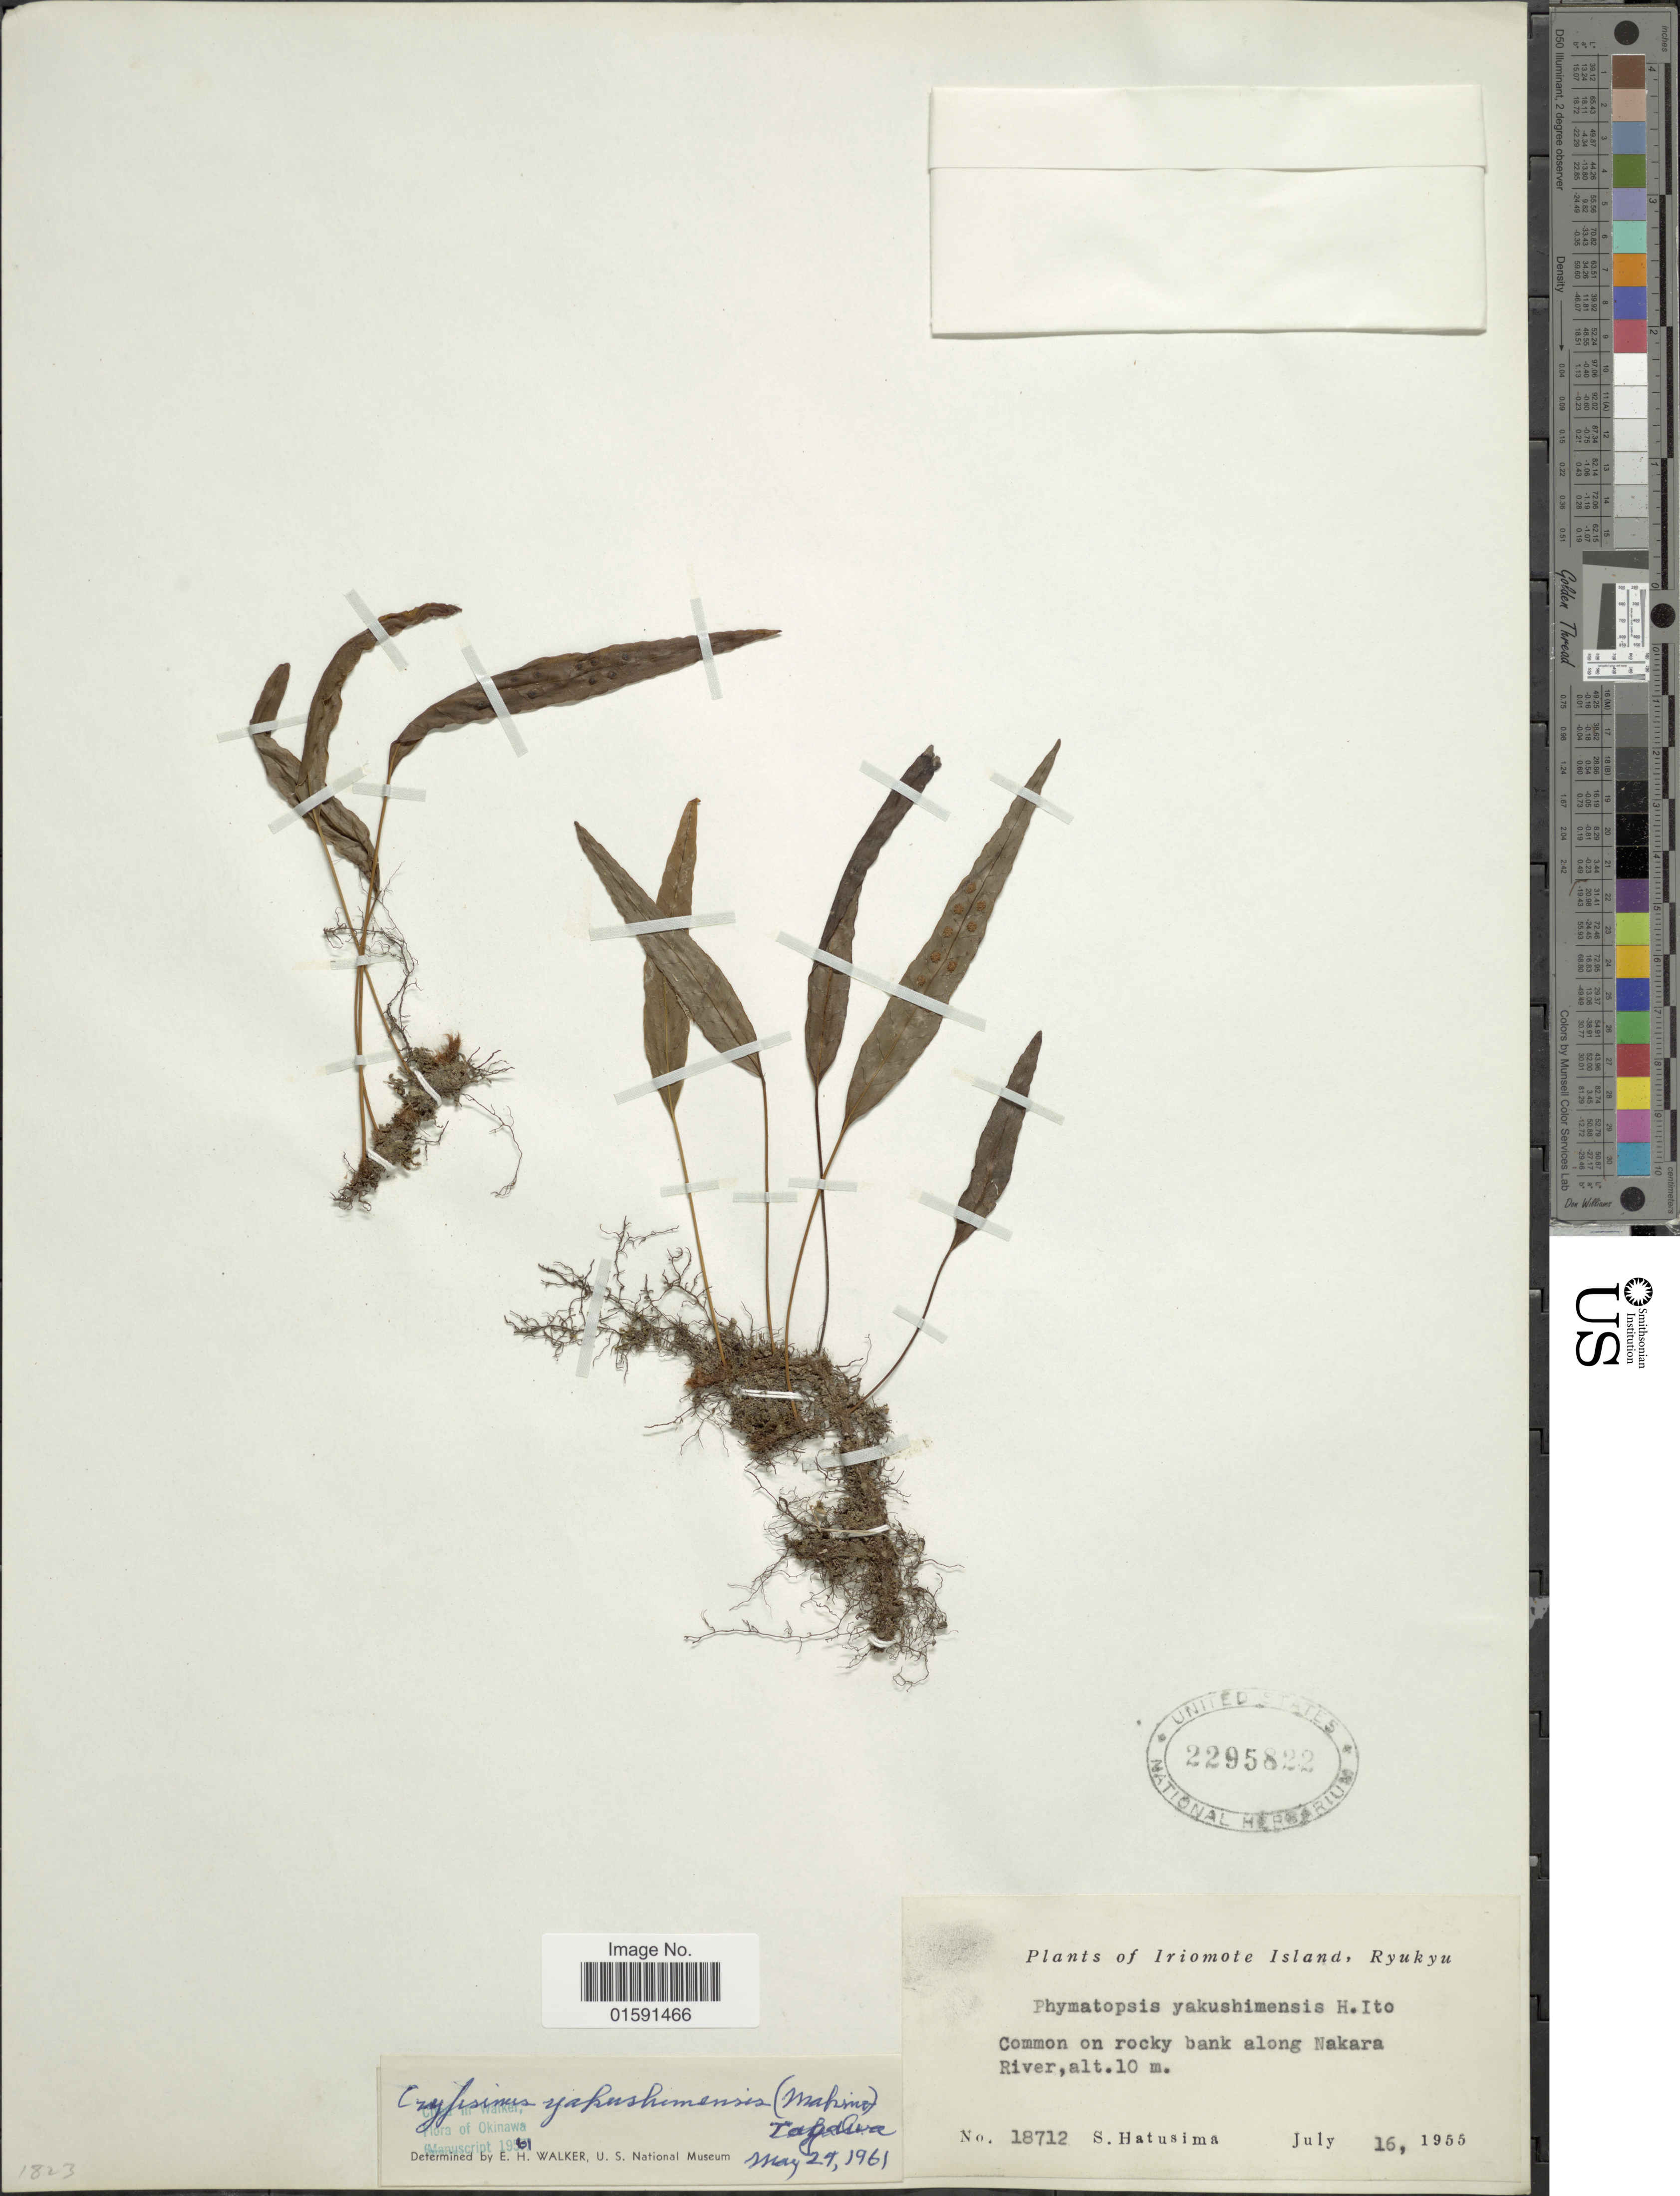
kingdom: Plantae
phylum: Tracheophyta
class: Polypodiopsida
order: Polypodiales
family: Polypodiaceae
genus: Selliguea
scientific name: Selliguea yakushimensis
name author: (Makino) Fraser-Jenk.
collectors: S. Hatusima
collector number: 18712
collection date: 1955-07-16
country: Japan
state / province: Okinawa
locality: Iriomote Island, Ryuku. Common on rocky bank along nakara river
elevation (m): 10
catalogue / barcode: US 2295822